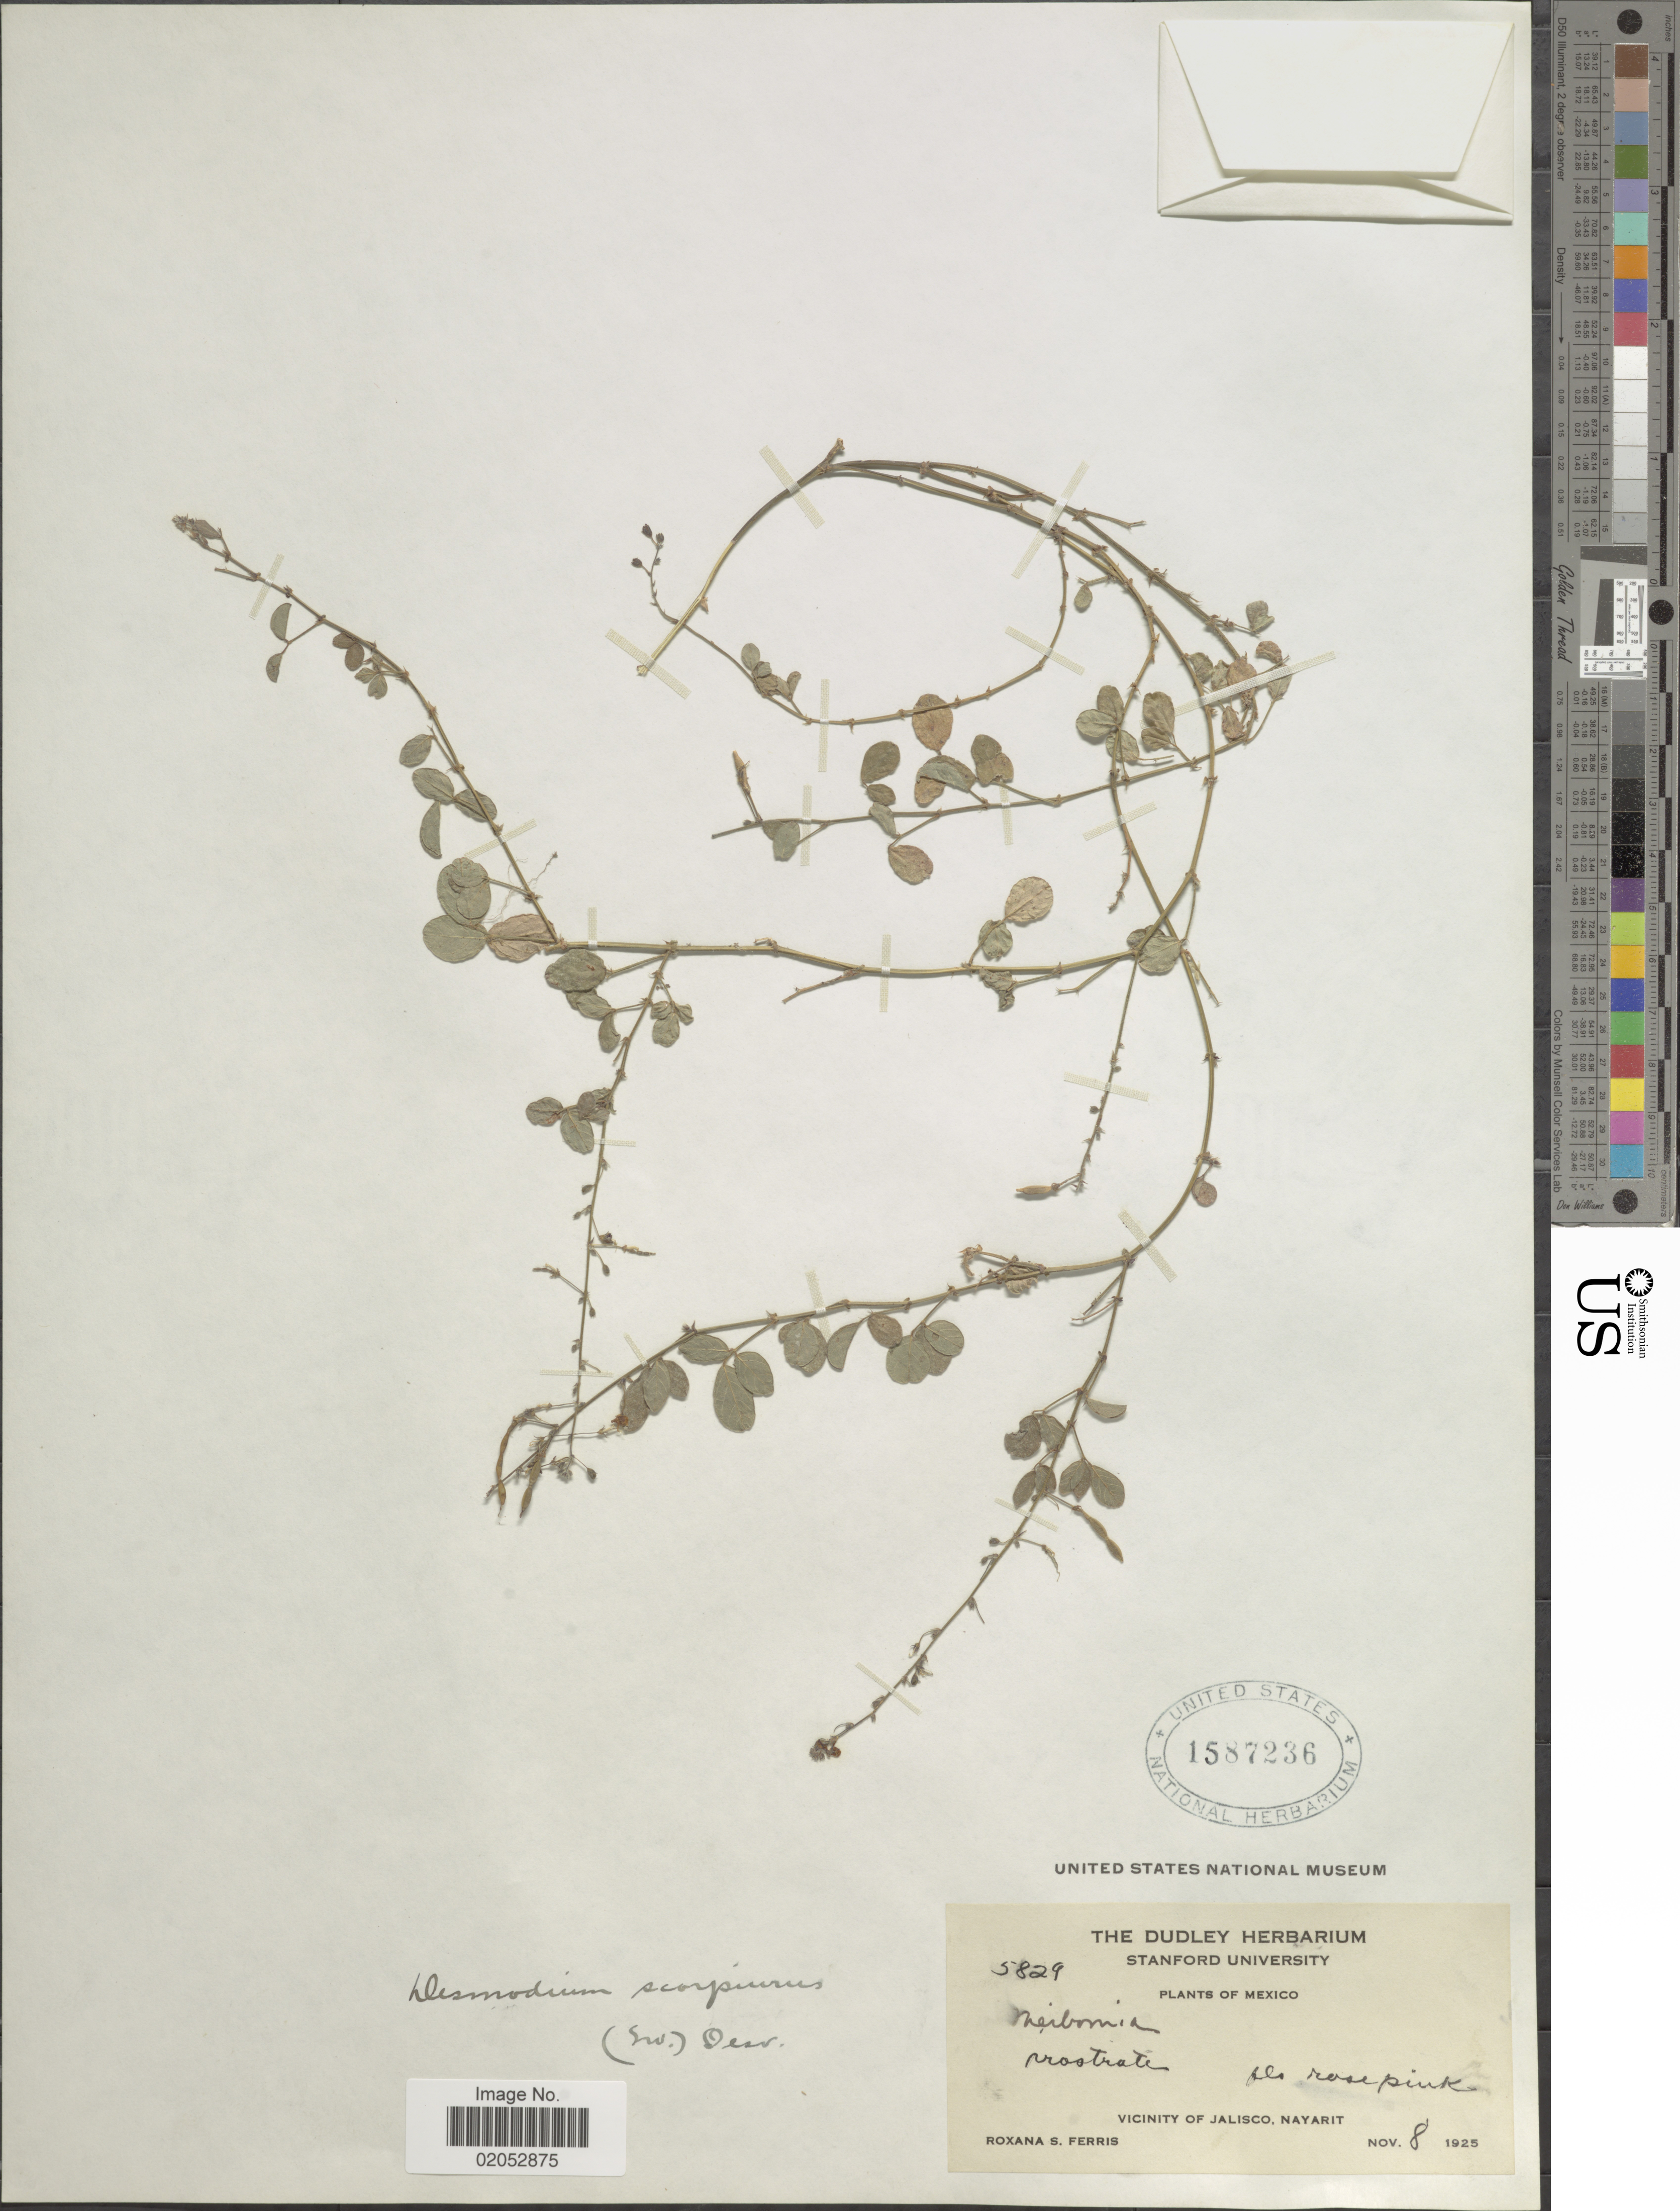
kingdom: Plantae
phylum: Tracheophyta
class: Magnoliopsida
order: Fabales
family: Fabaceae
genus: Desmodium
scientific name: Desmodium scorpiurus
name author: (Sw.) Desv. ex DC.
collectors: R. S. Ferris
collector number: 5829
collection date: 1925-11-08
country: Mexico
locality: Vicinity of Nayarit, Jalisco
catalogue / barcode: US 1587236